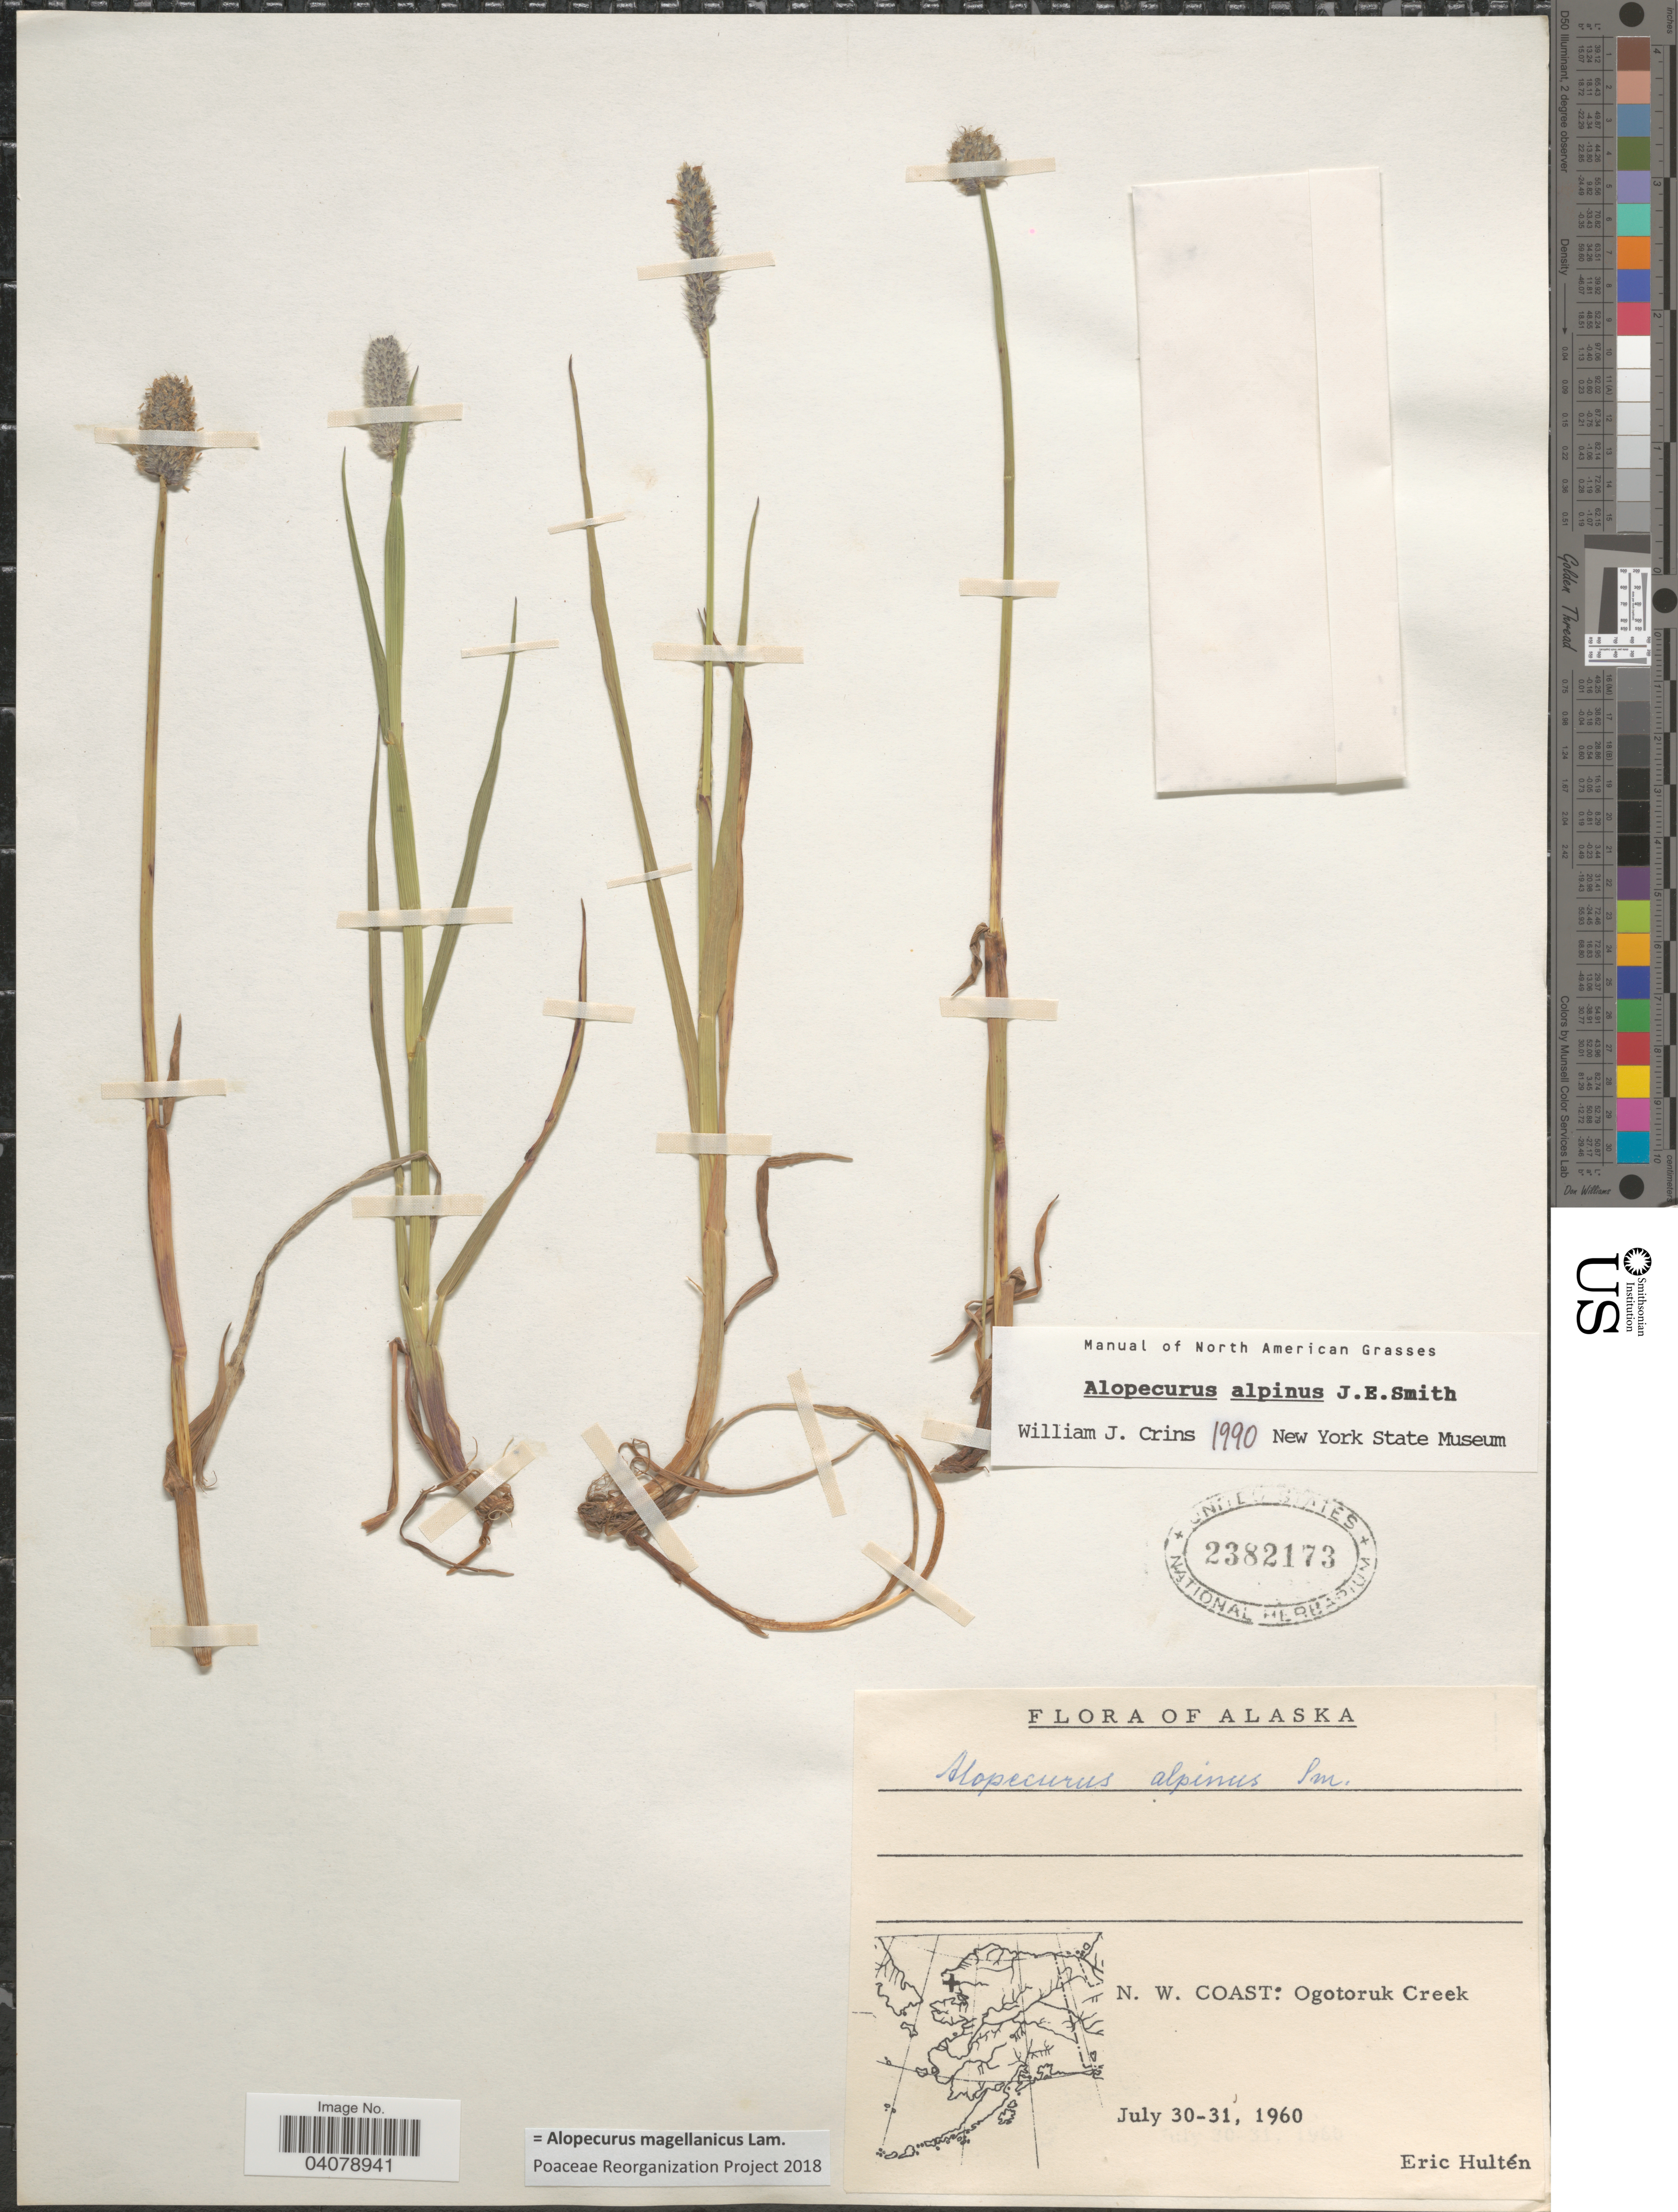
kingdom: Plantae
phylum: Tracheophyta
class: Liliopsida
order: Poales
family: Poaceae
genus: Alopecurus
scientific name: Alopecurus magellanicus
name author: Lam.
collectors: E. G. Hultén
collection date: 1960-07-30/1960-07-31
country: United States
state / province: Alaska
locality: N. W. Coast: Ogotoruk Creek.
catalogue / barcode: US 2382173